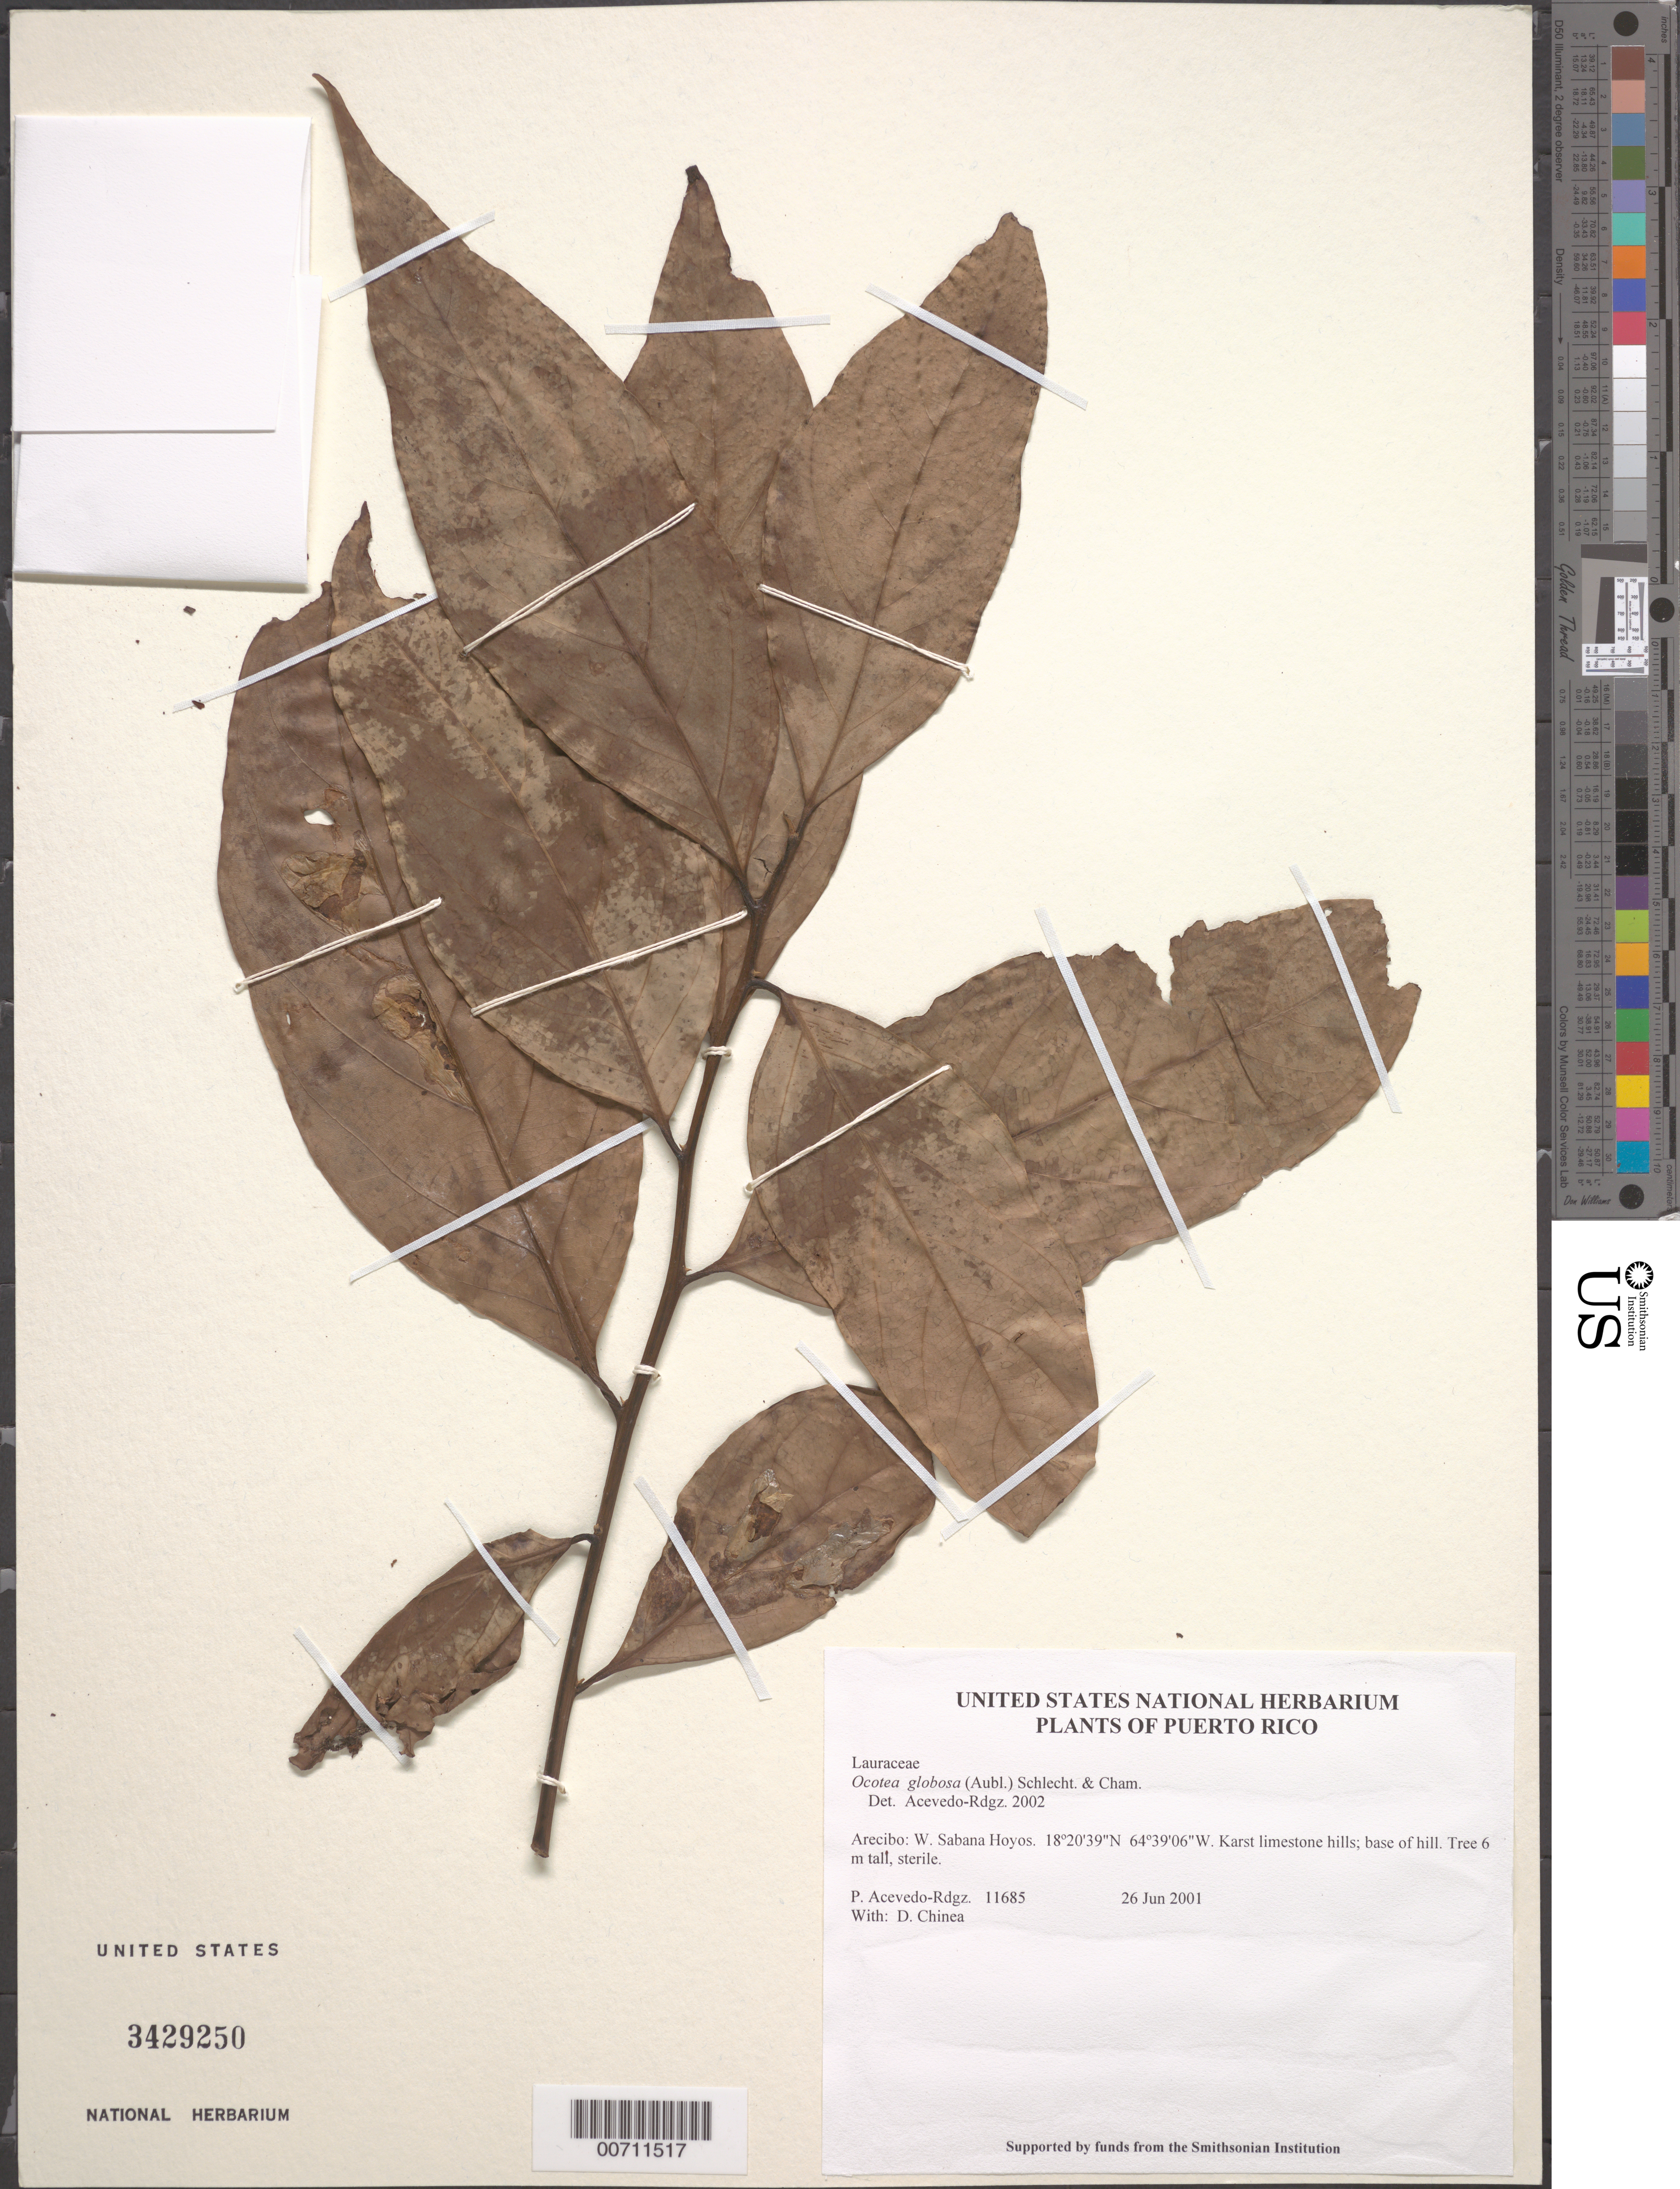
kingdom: Plantae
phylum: Tracheophyta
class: Magnoliopsida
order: Laurales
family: Lauraceae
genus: Ocotea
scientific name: Ocotea globosa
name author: (Aubl.) Cham. & Schltdl.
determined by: Acevedo-Rodríguez, P., (BOT), Smithsonian Institution - National Museum of Natural History (UNITED STATES)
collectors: P. Acevedo-Rodr. & D. Chinea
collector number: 11685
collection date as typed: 26 Jun 2001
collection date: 2001-06-26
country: Puerto Rico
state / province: Arecibo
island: Puerto Rico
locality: Arecibo: W. Sabana Hoyos.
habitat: Karst limestone hills; base of hill.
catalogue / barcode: US 3429250